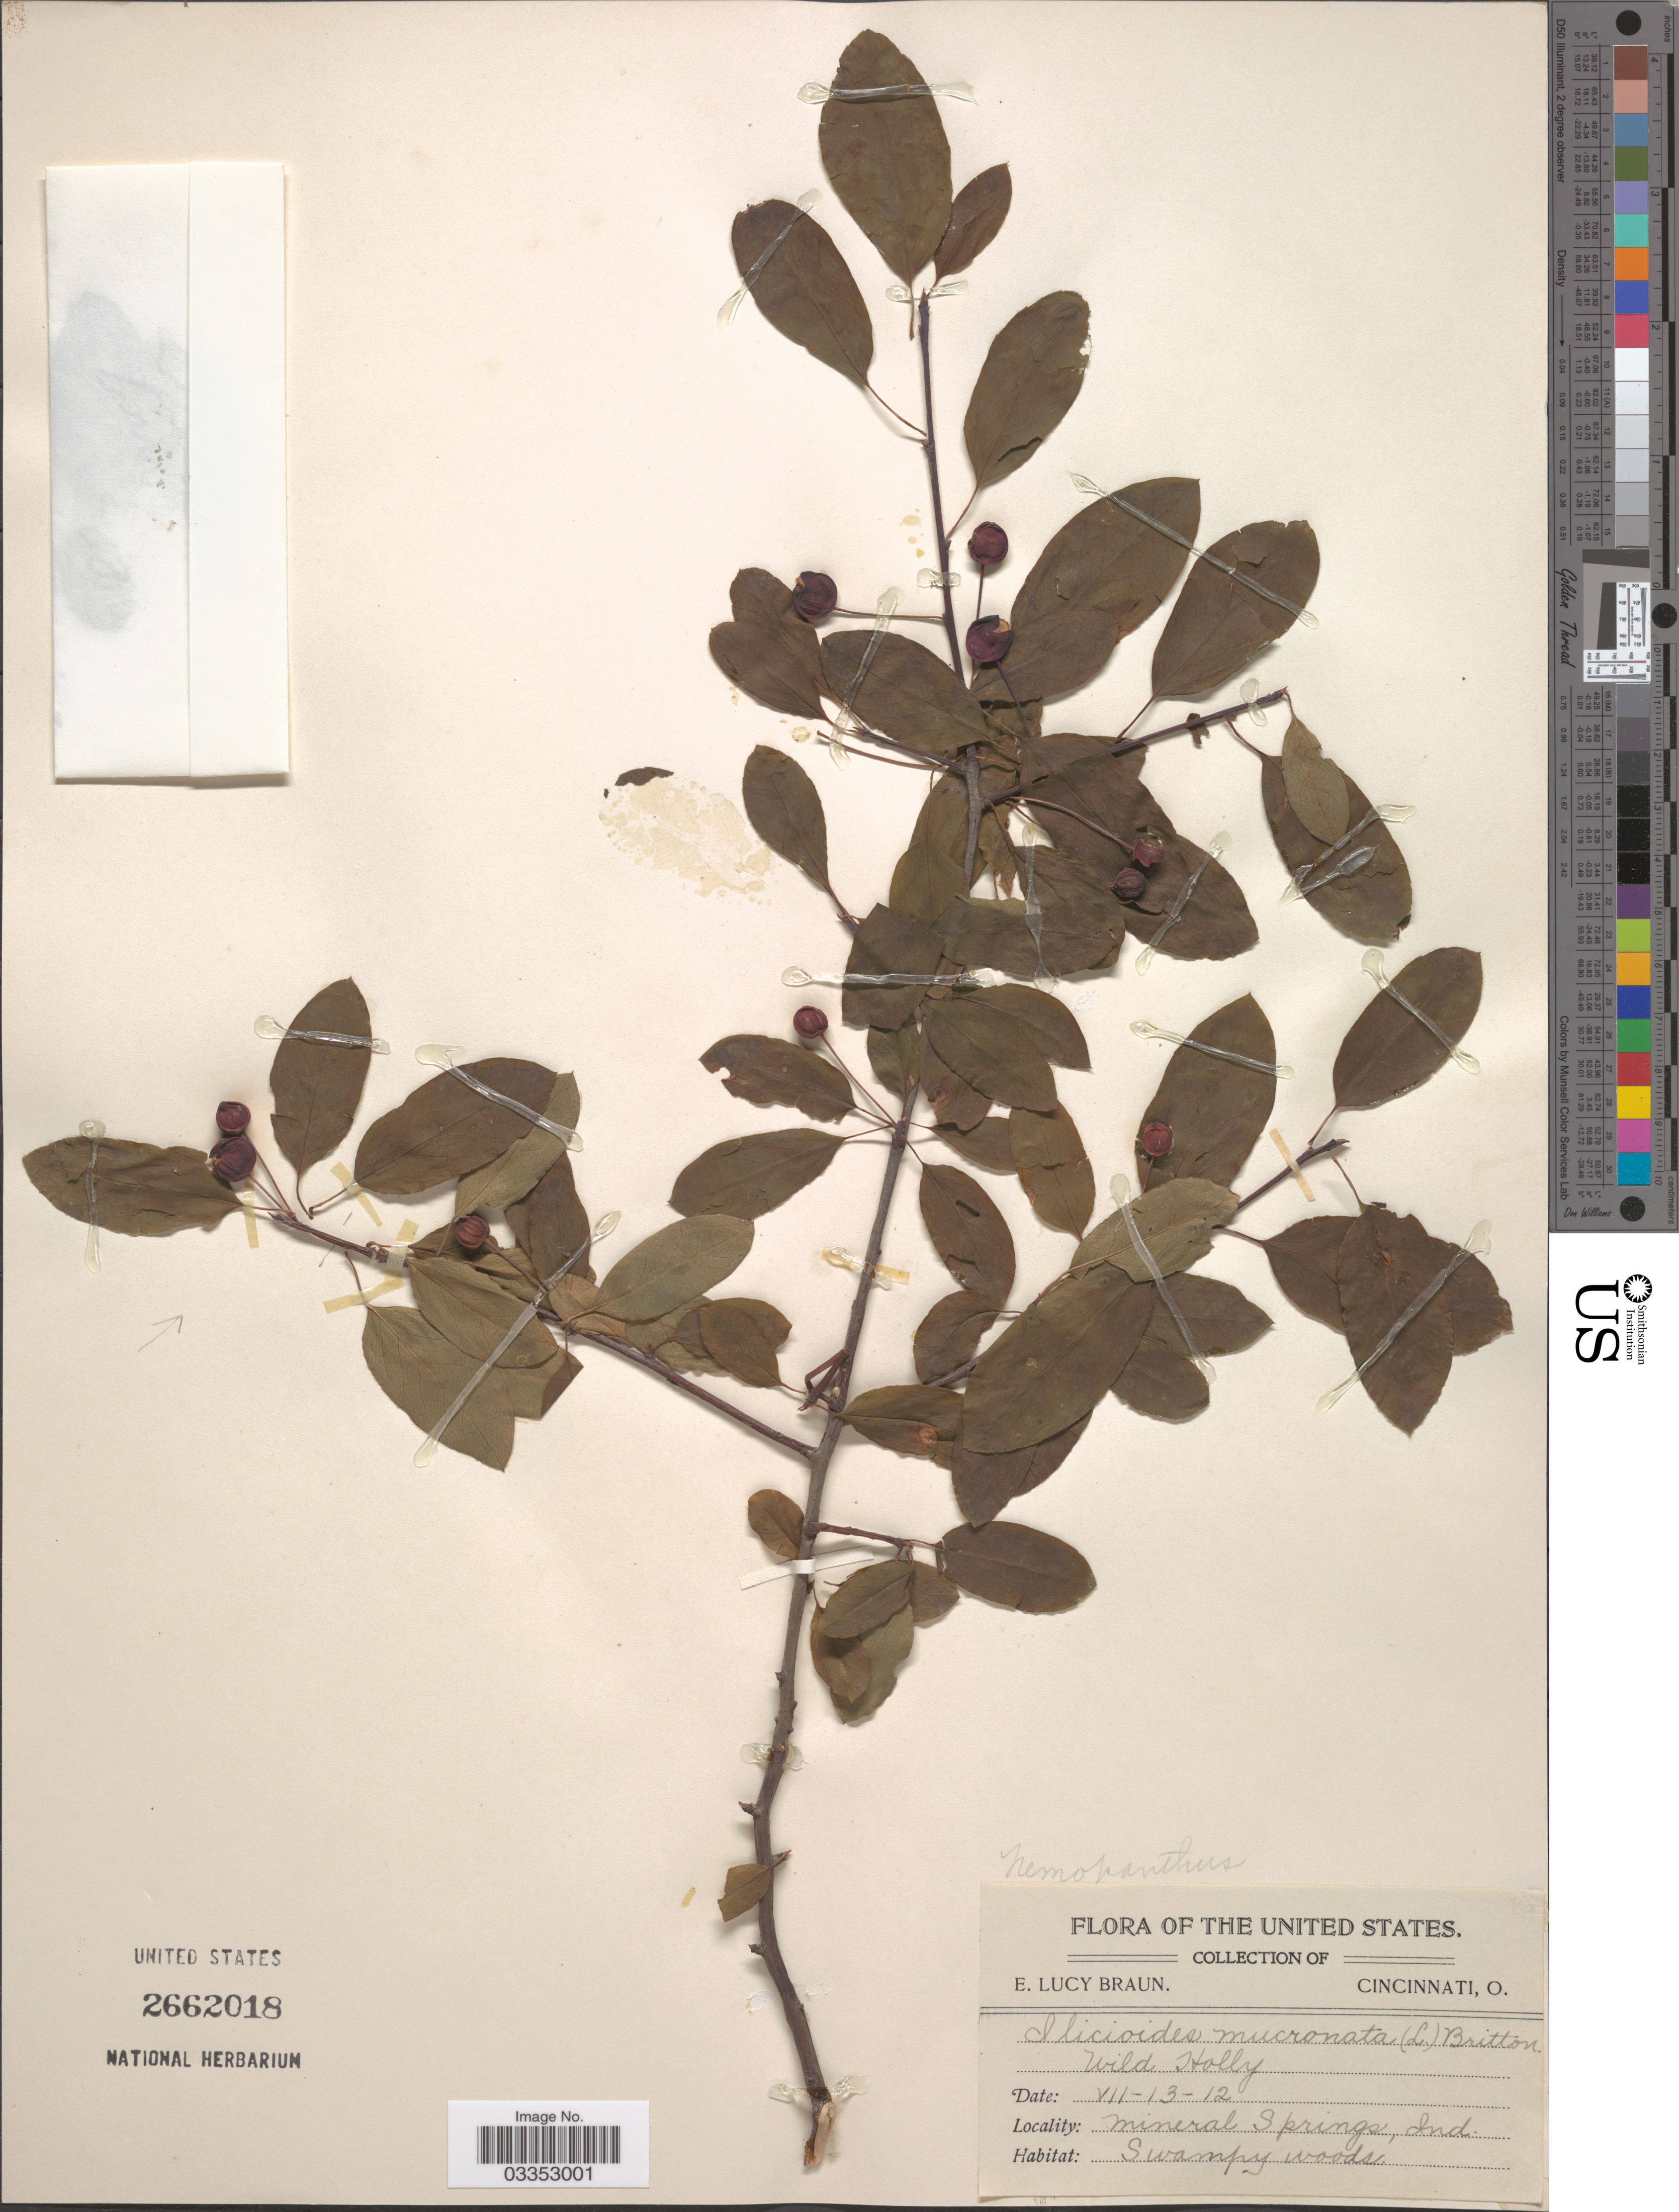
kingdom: Plantae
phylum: Tracheophyta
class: Magnoliopsida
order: Aquifoliales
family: Aquifoliaceae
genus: Nemopanthus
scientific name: Nemopanthus mucronatus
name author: (L.) Trel.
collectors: E. L. Braun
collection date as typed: Transcribed d/m/y: 13/7/12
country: United States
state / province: Indiana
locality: Mineral Springs.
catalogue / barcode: US 2662018